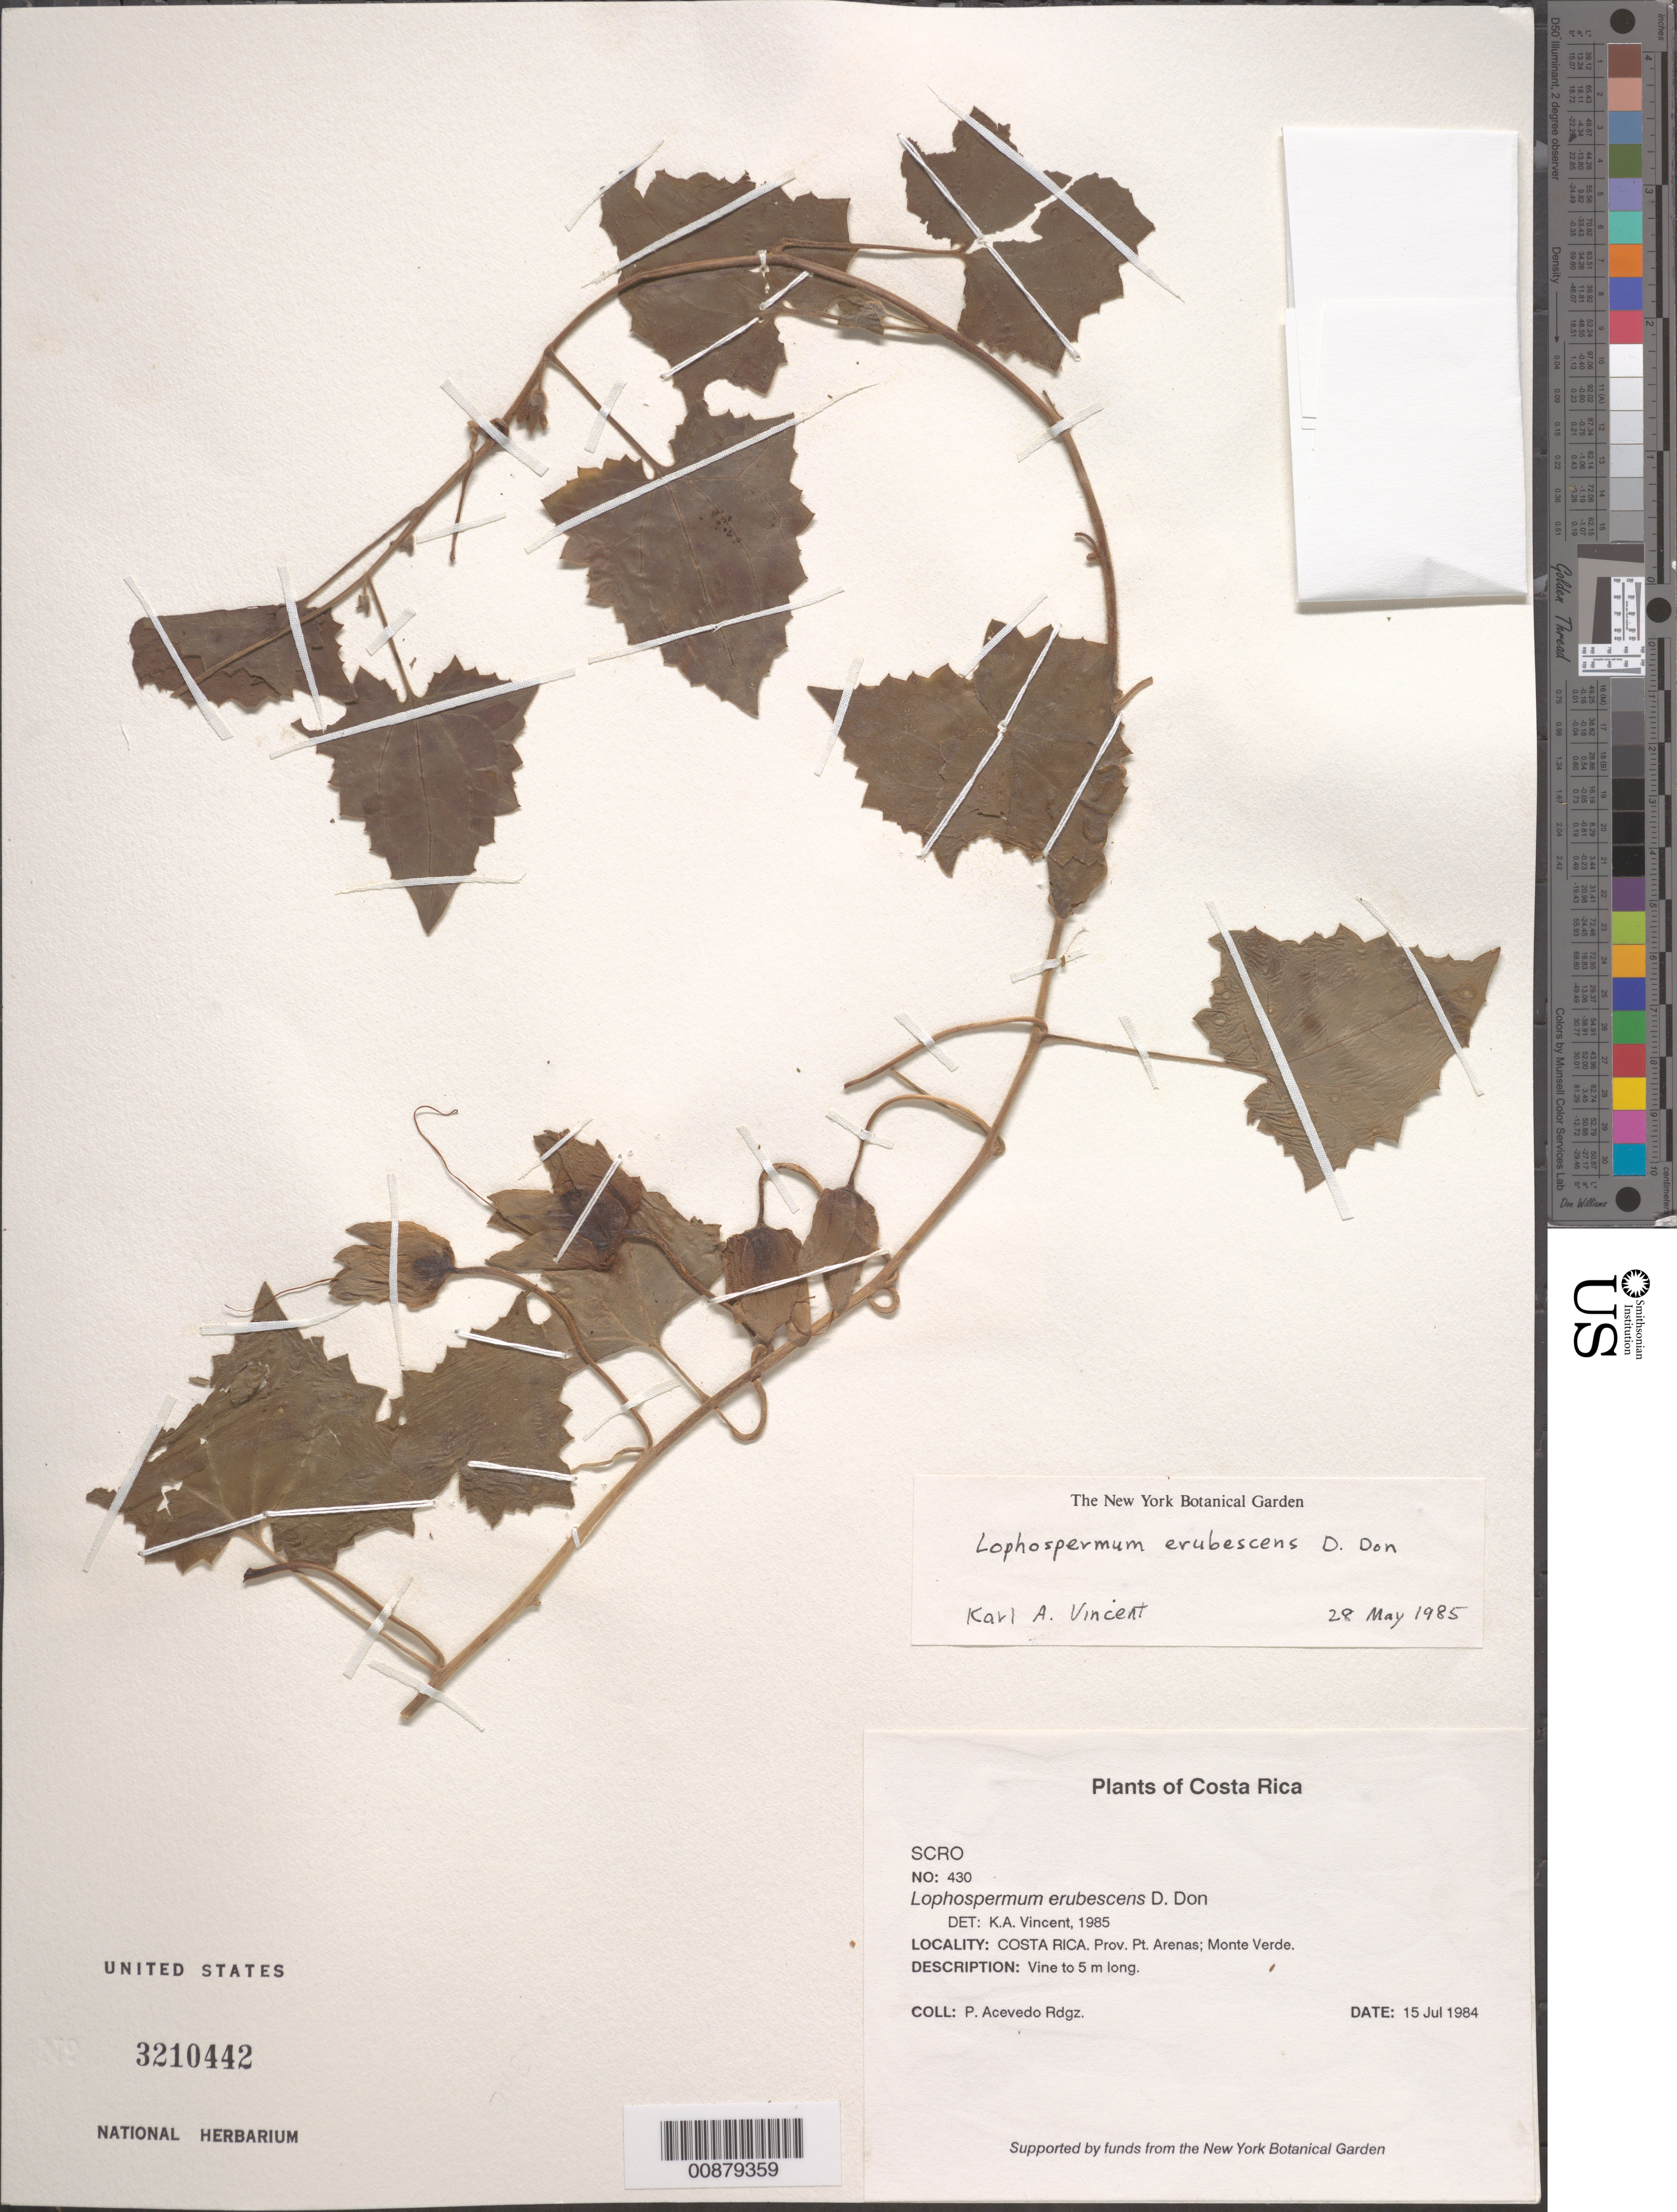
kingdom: Plantae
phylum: Tracheophyta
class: Magnoliopsida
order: Lamiales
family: Plantaginaceae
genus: Lophospermum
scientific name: Lophospermum erubescens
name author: D. Don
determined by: Vincent, K. A.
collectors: P. Acevedo-Rodr.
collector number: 430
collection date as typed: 15 Jul 1984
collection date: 1984-07-15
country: Costa Rica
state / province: Puntarenas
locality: Prov. Pt. Arenas; Monte Verde, Reserva Forestal.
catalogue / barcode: US 3210442